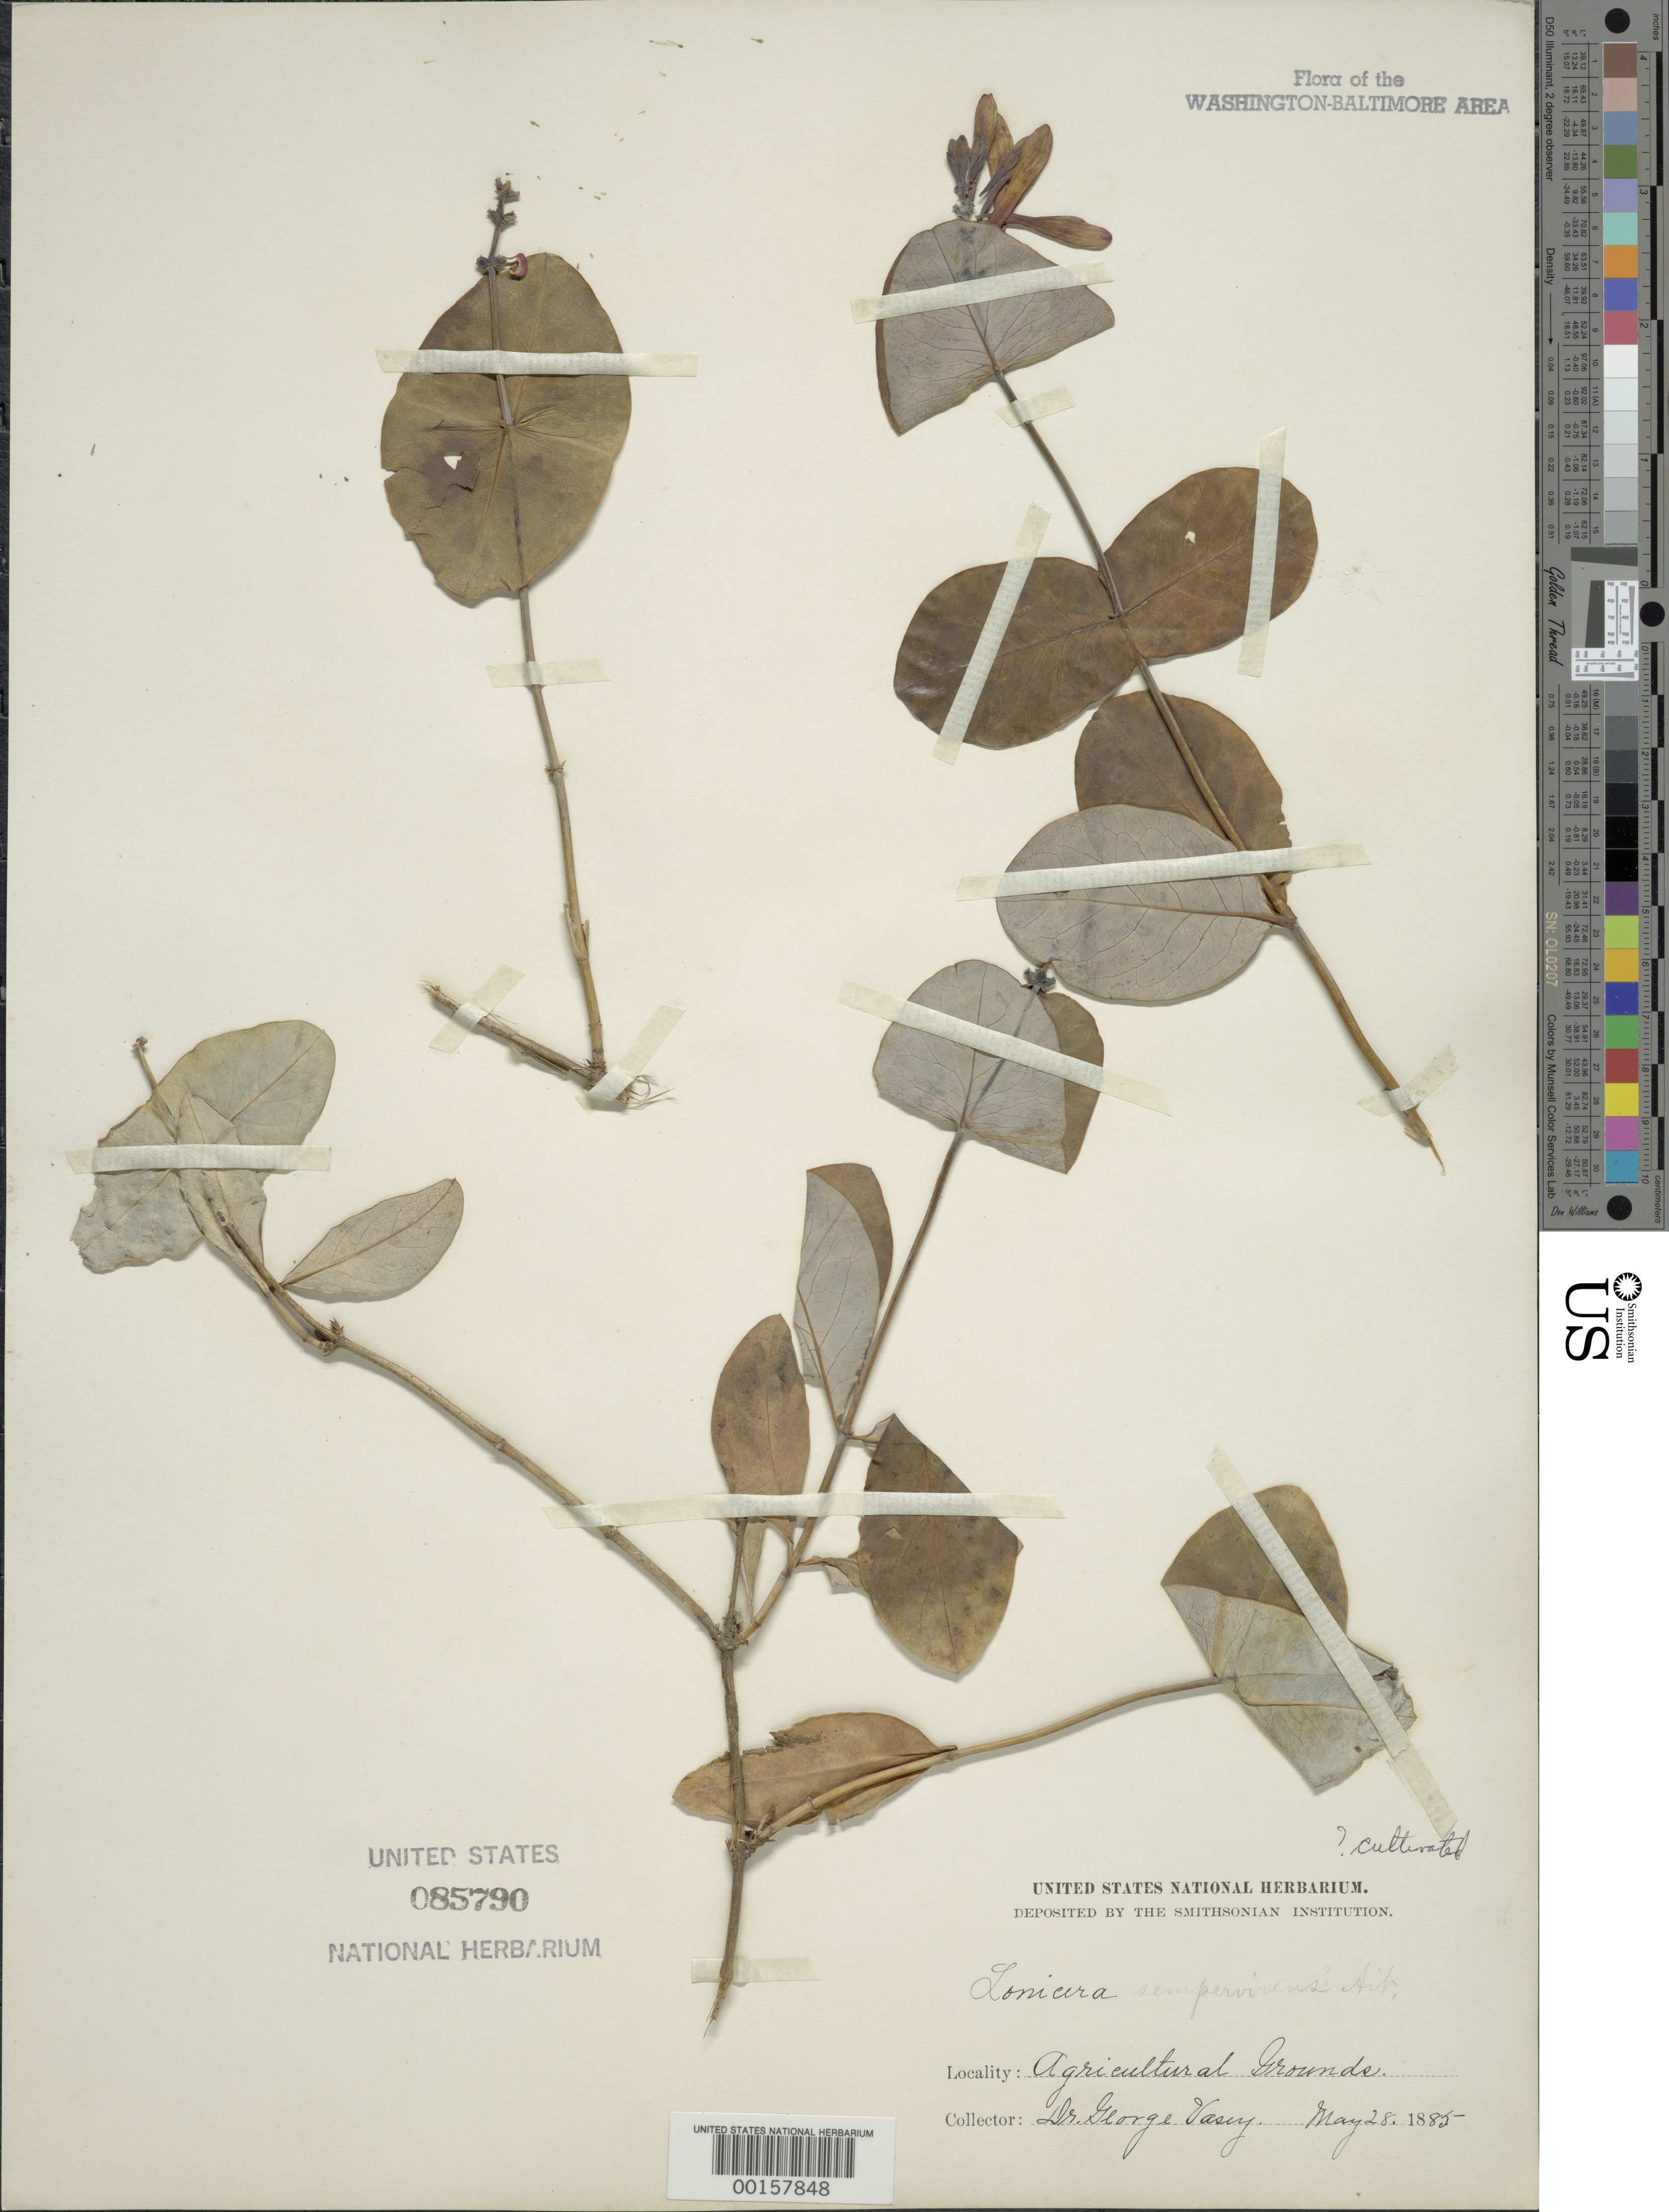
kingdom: Plantae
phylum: Tracheophyta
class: Magnoliopsida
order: Dipsacales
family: Caprifoliaceae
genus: Lonicera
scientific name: Lonicera sempervirens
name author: L.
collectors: G. Vasey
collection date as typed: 28 May 1885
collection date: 1885-05-28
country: United States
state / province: District of Columbia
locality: Dept. of Agriculture grounds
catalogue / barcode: US 85790